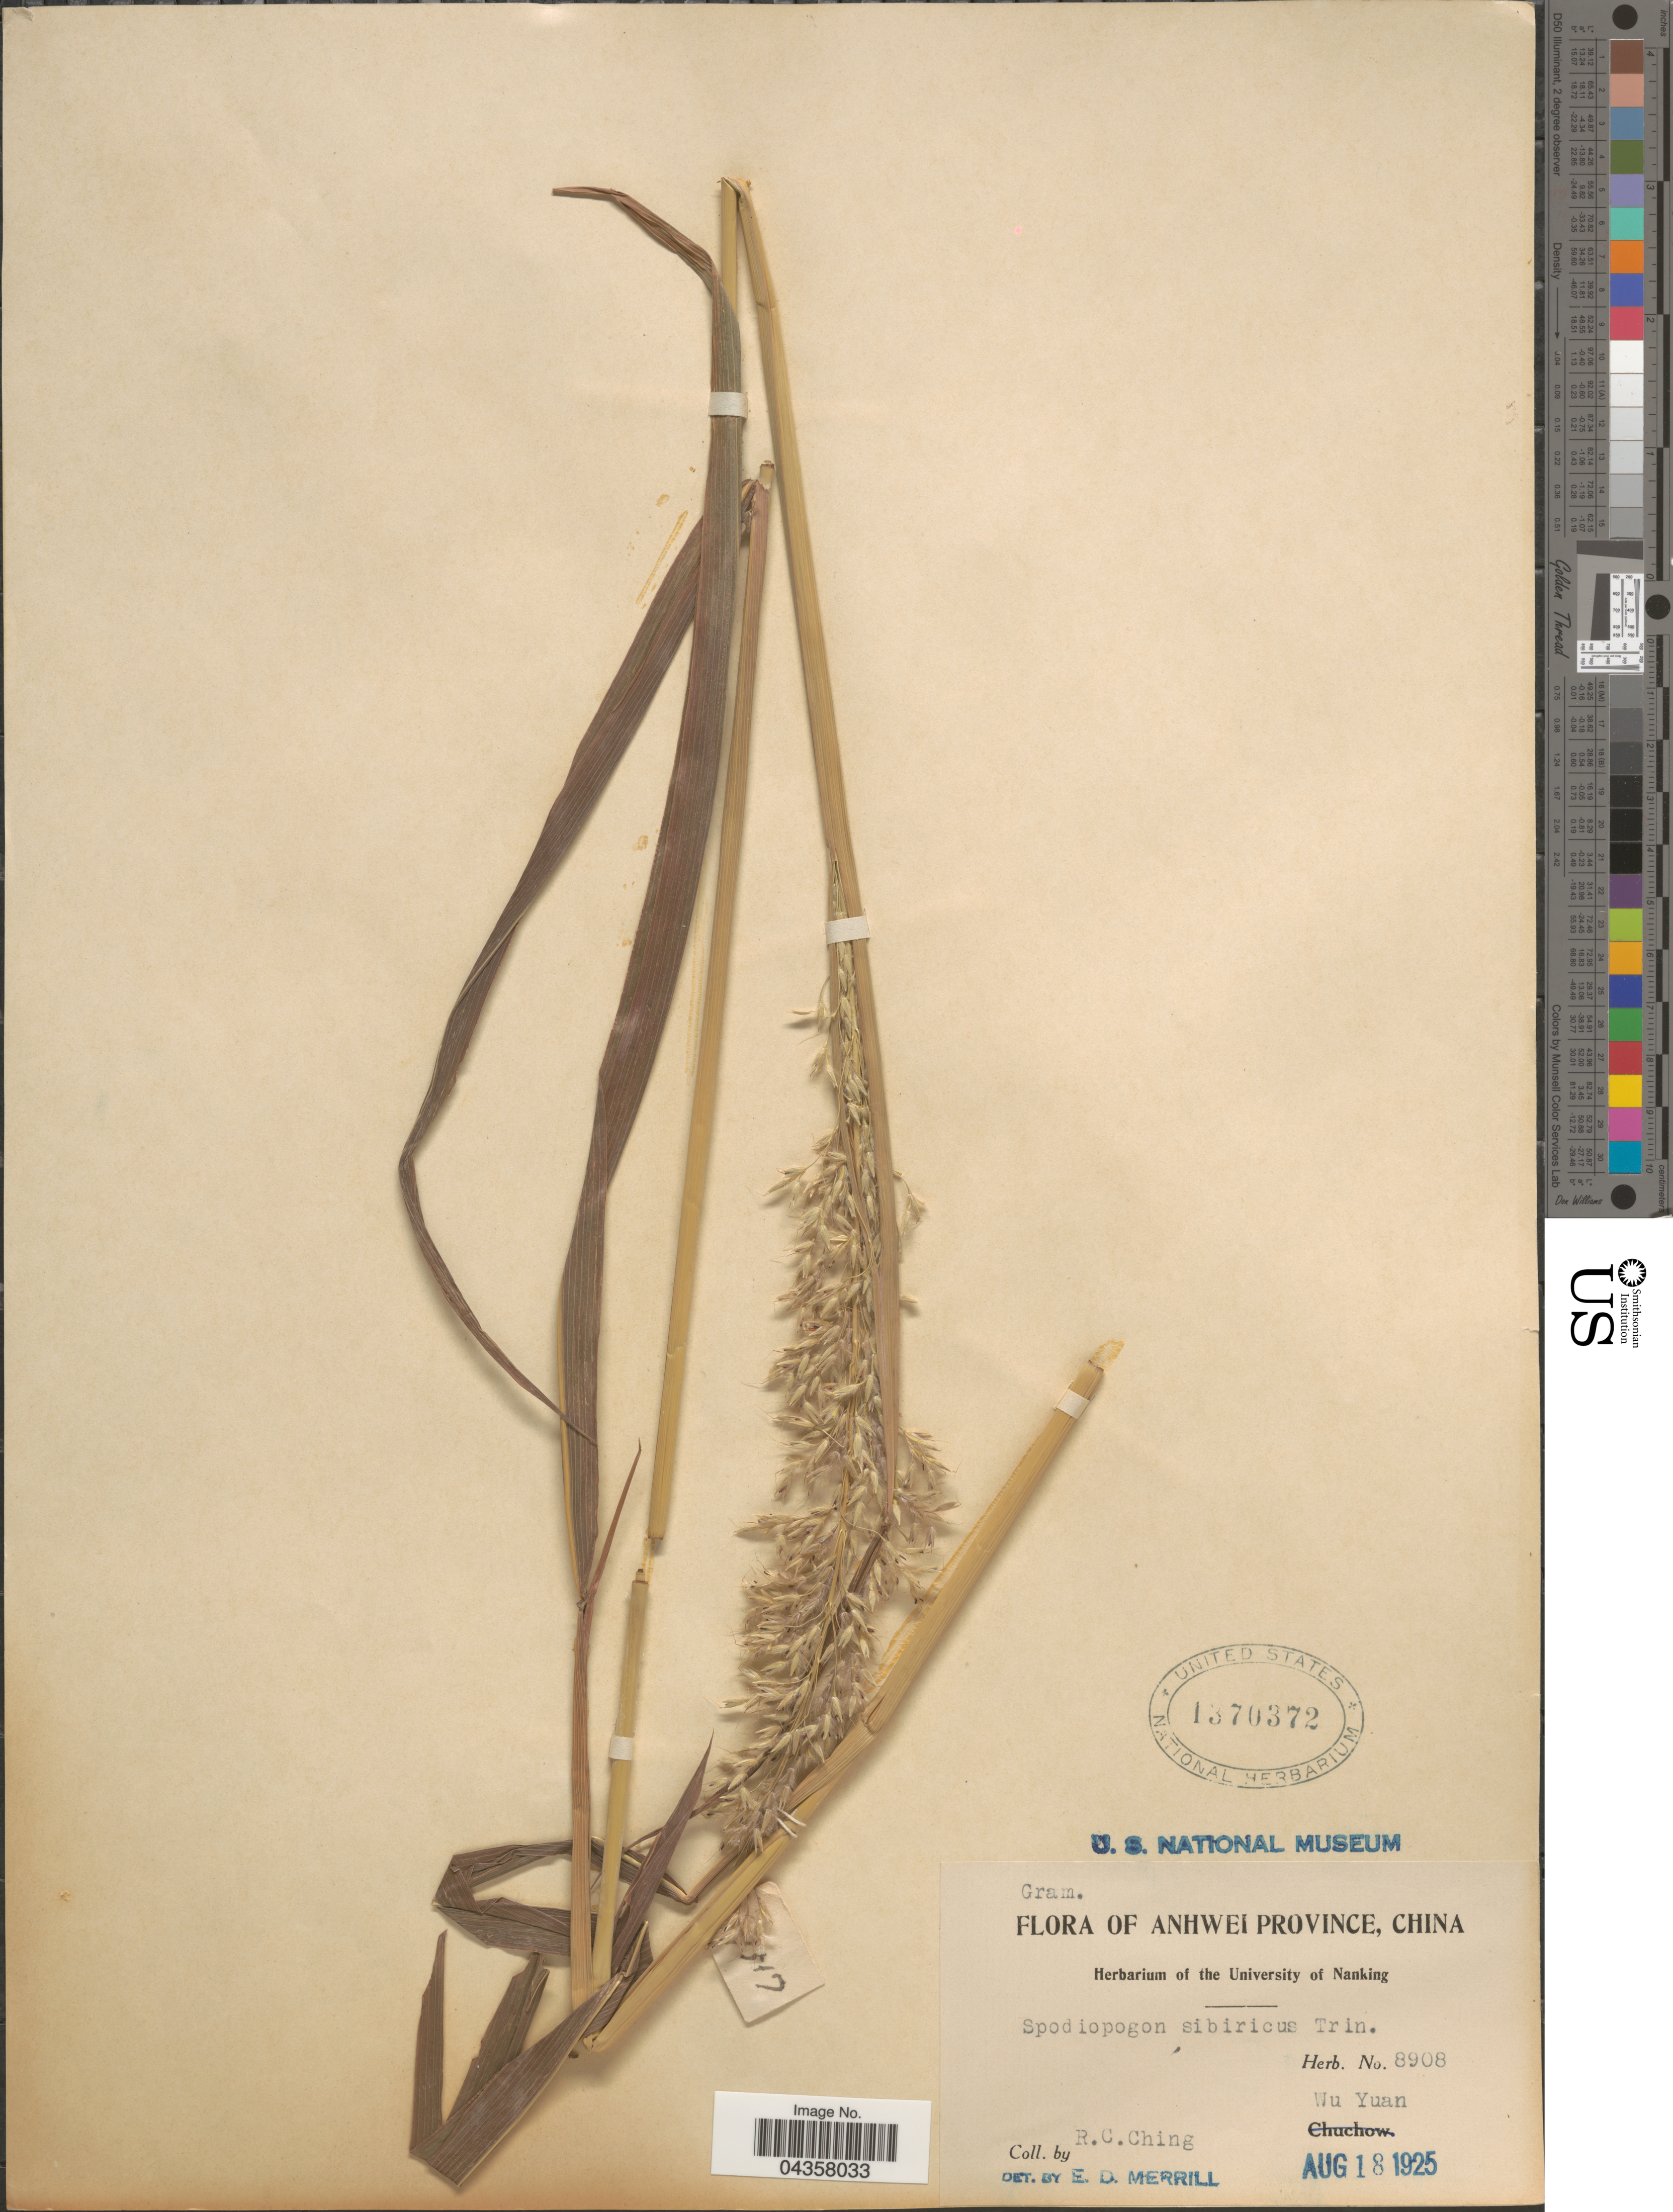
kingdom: Plantae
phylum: Tracheophyta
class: Liliopsida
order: Poales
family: Poaceae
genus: Spodiopogon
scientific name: Spodiopogon sibiricus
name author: Trin.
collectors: R. C. Ching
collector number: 8908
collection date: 1925-08-18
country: China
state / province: Anhui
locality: Anhwei Province. Wu Yuan.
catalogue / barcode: US 1370372